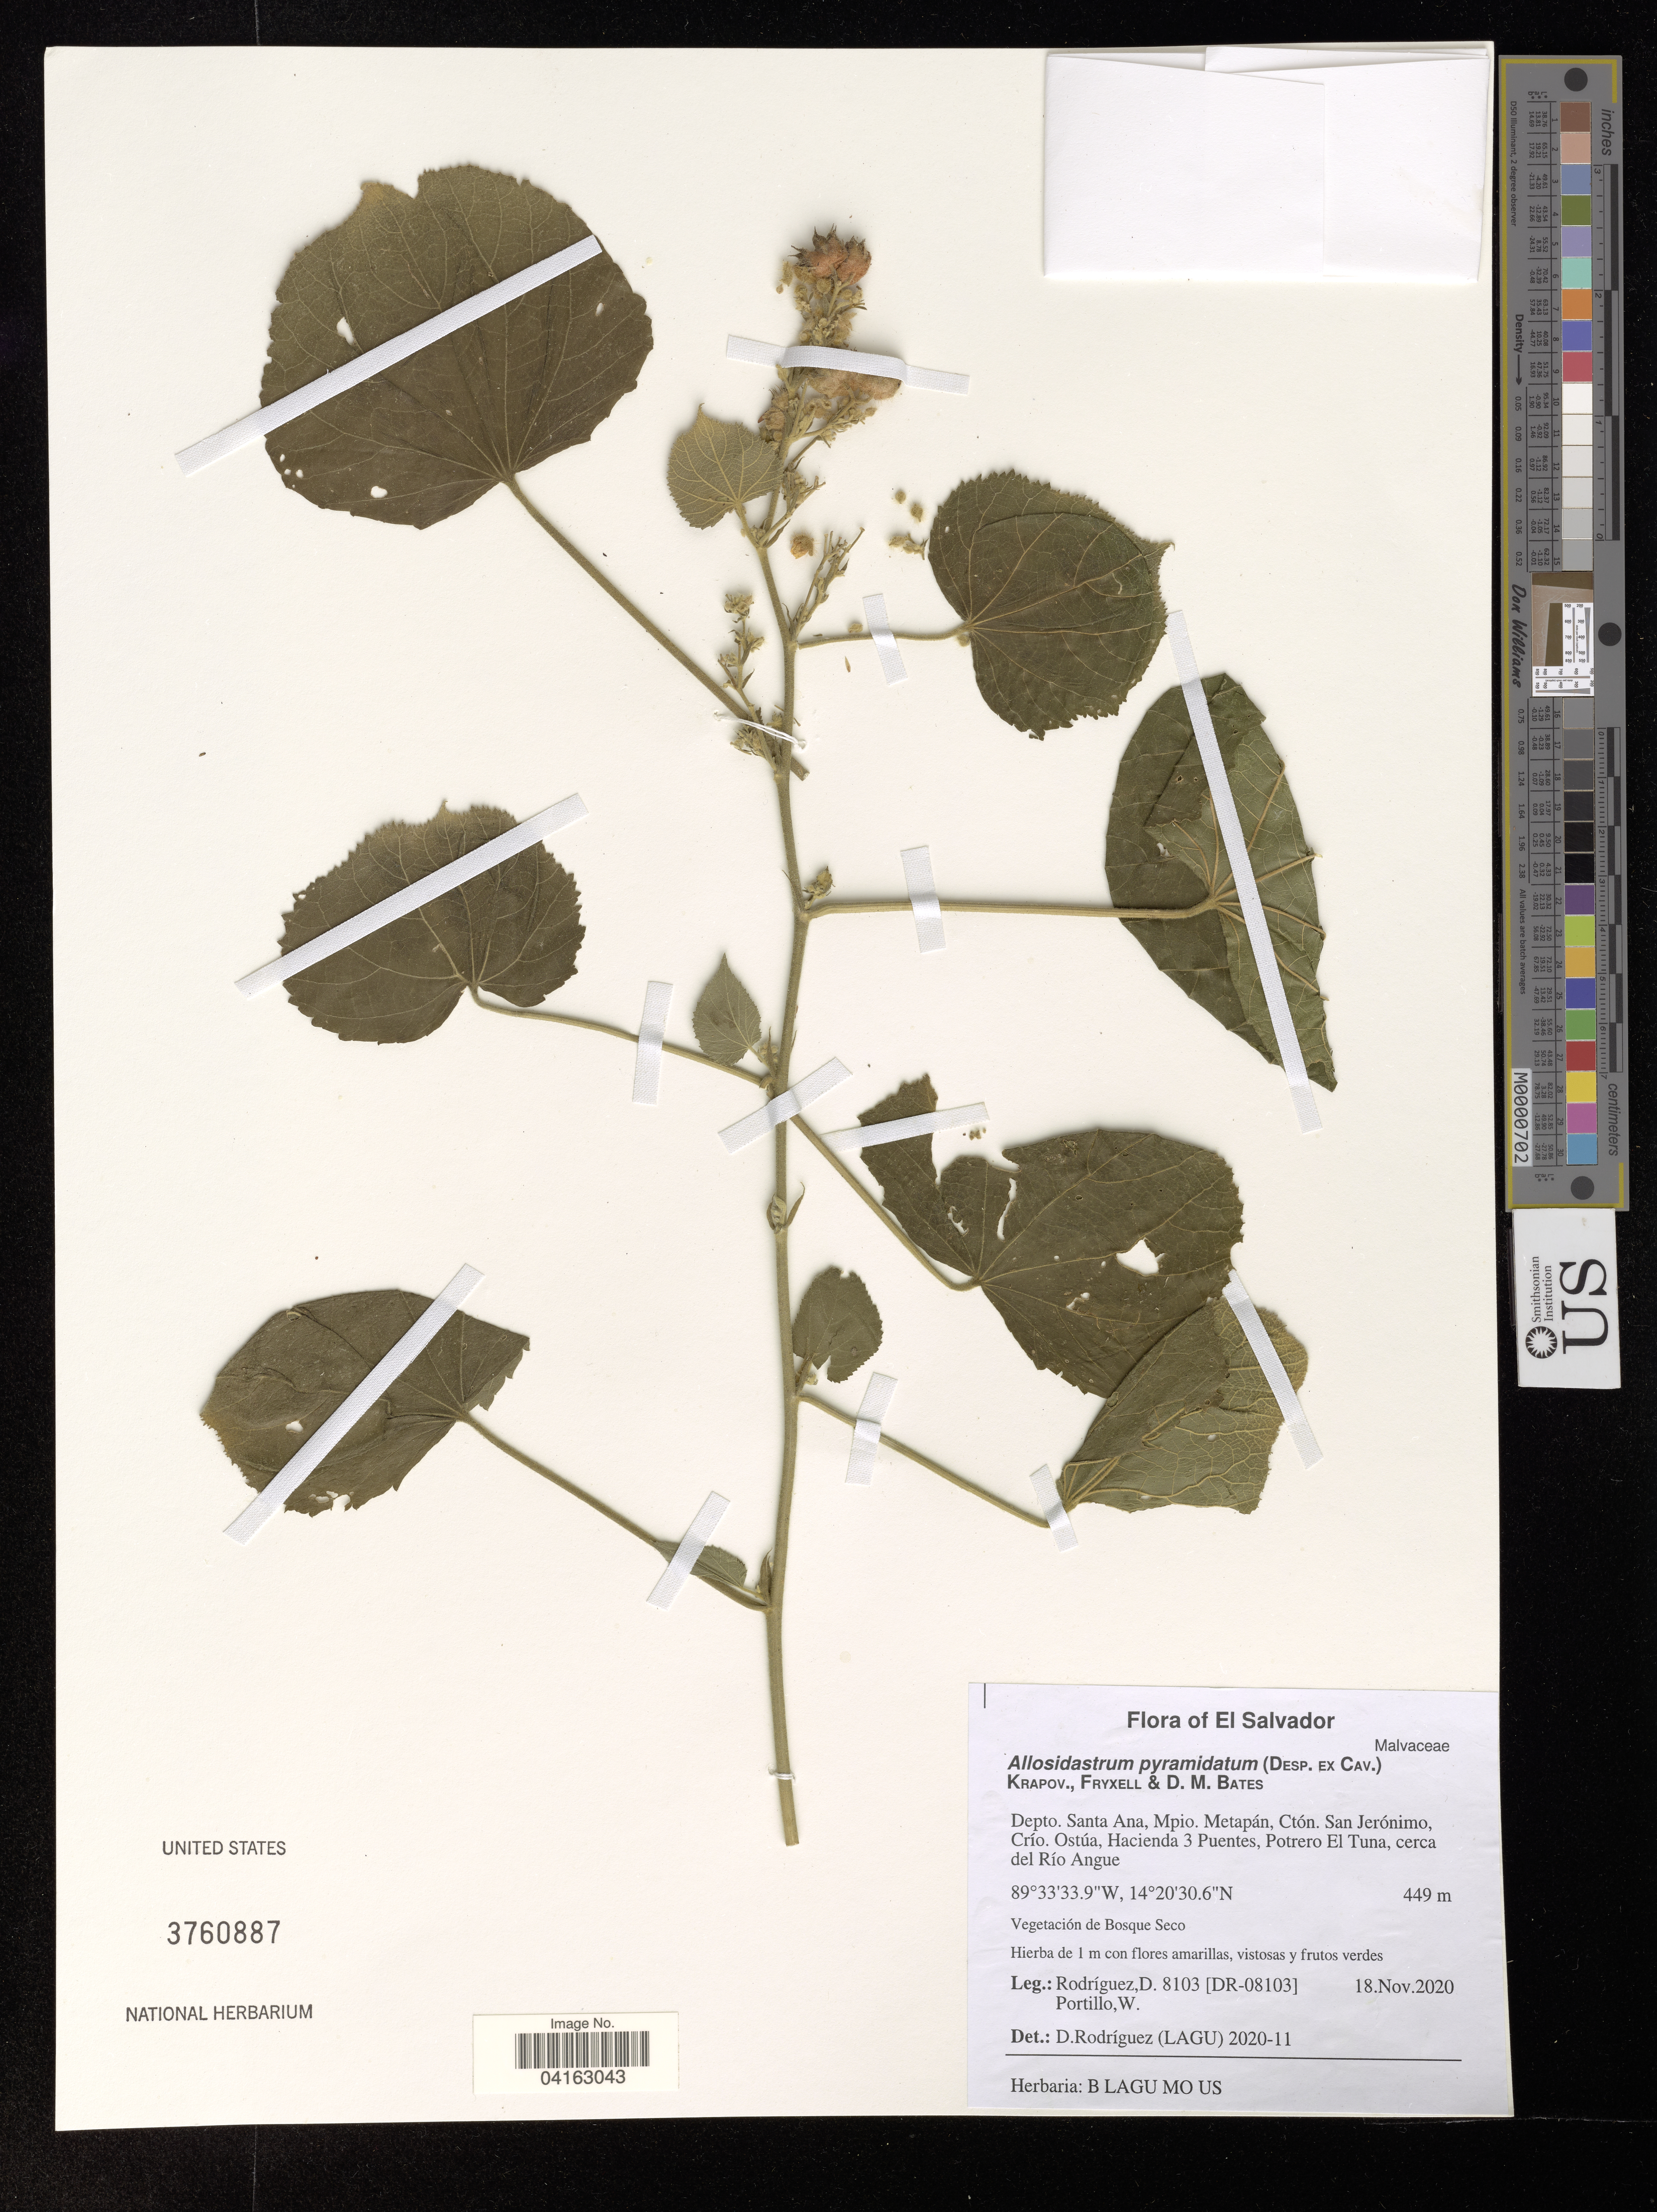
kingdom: Plantae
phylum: Tracheophyta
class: Magnoliopsida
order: Malvales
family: Malvaceae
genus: Allosidastrum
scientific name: Allosidastrum pyramidatum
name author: (Cav.) Krapov. et al.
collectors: D. Rodriguez & W. Portillo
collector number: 8103 / [DR-08103]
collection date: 2020-11-18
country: El Salvador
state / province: Santa Ana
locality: Depto. Santa Ana, Mpio. Metapán, Ctón. San Jerónimo, Crío. Ostúa, Hacienda 3 Puentas, Potrero El Tuna, cerca del Río Angue.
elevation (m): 449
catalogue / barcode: US 3760887